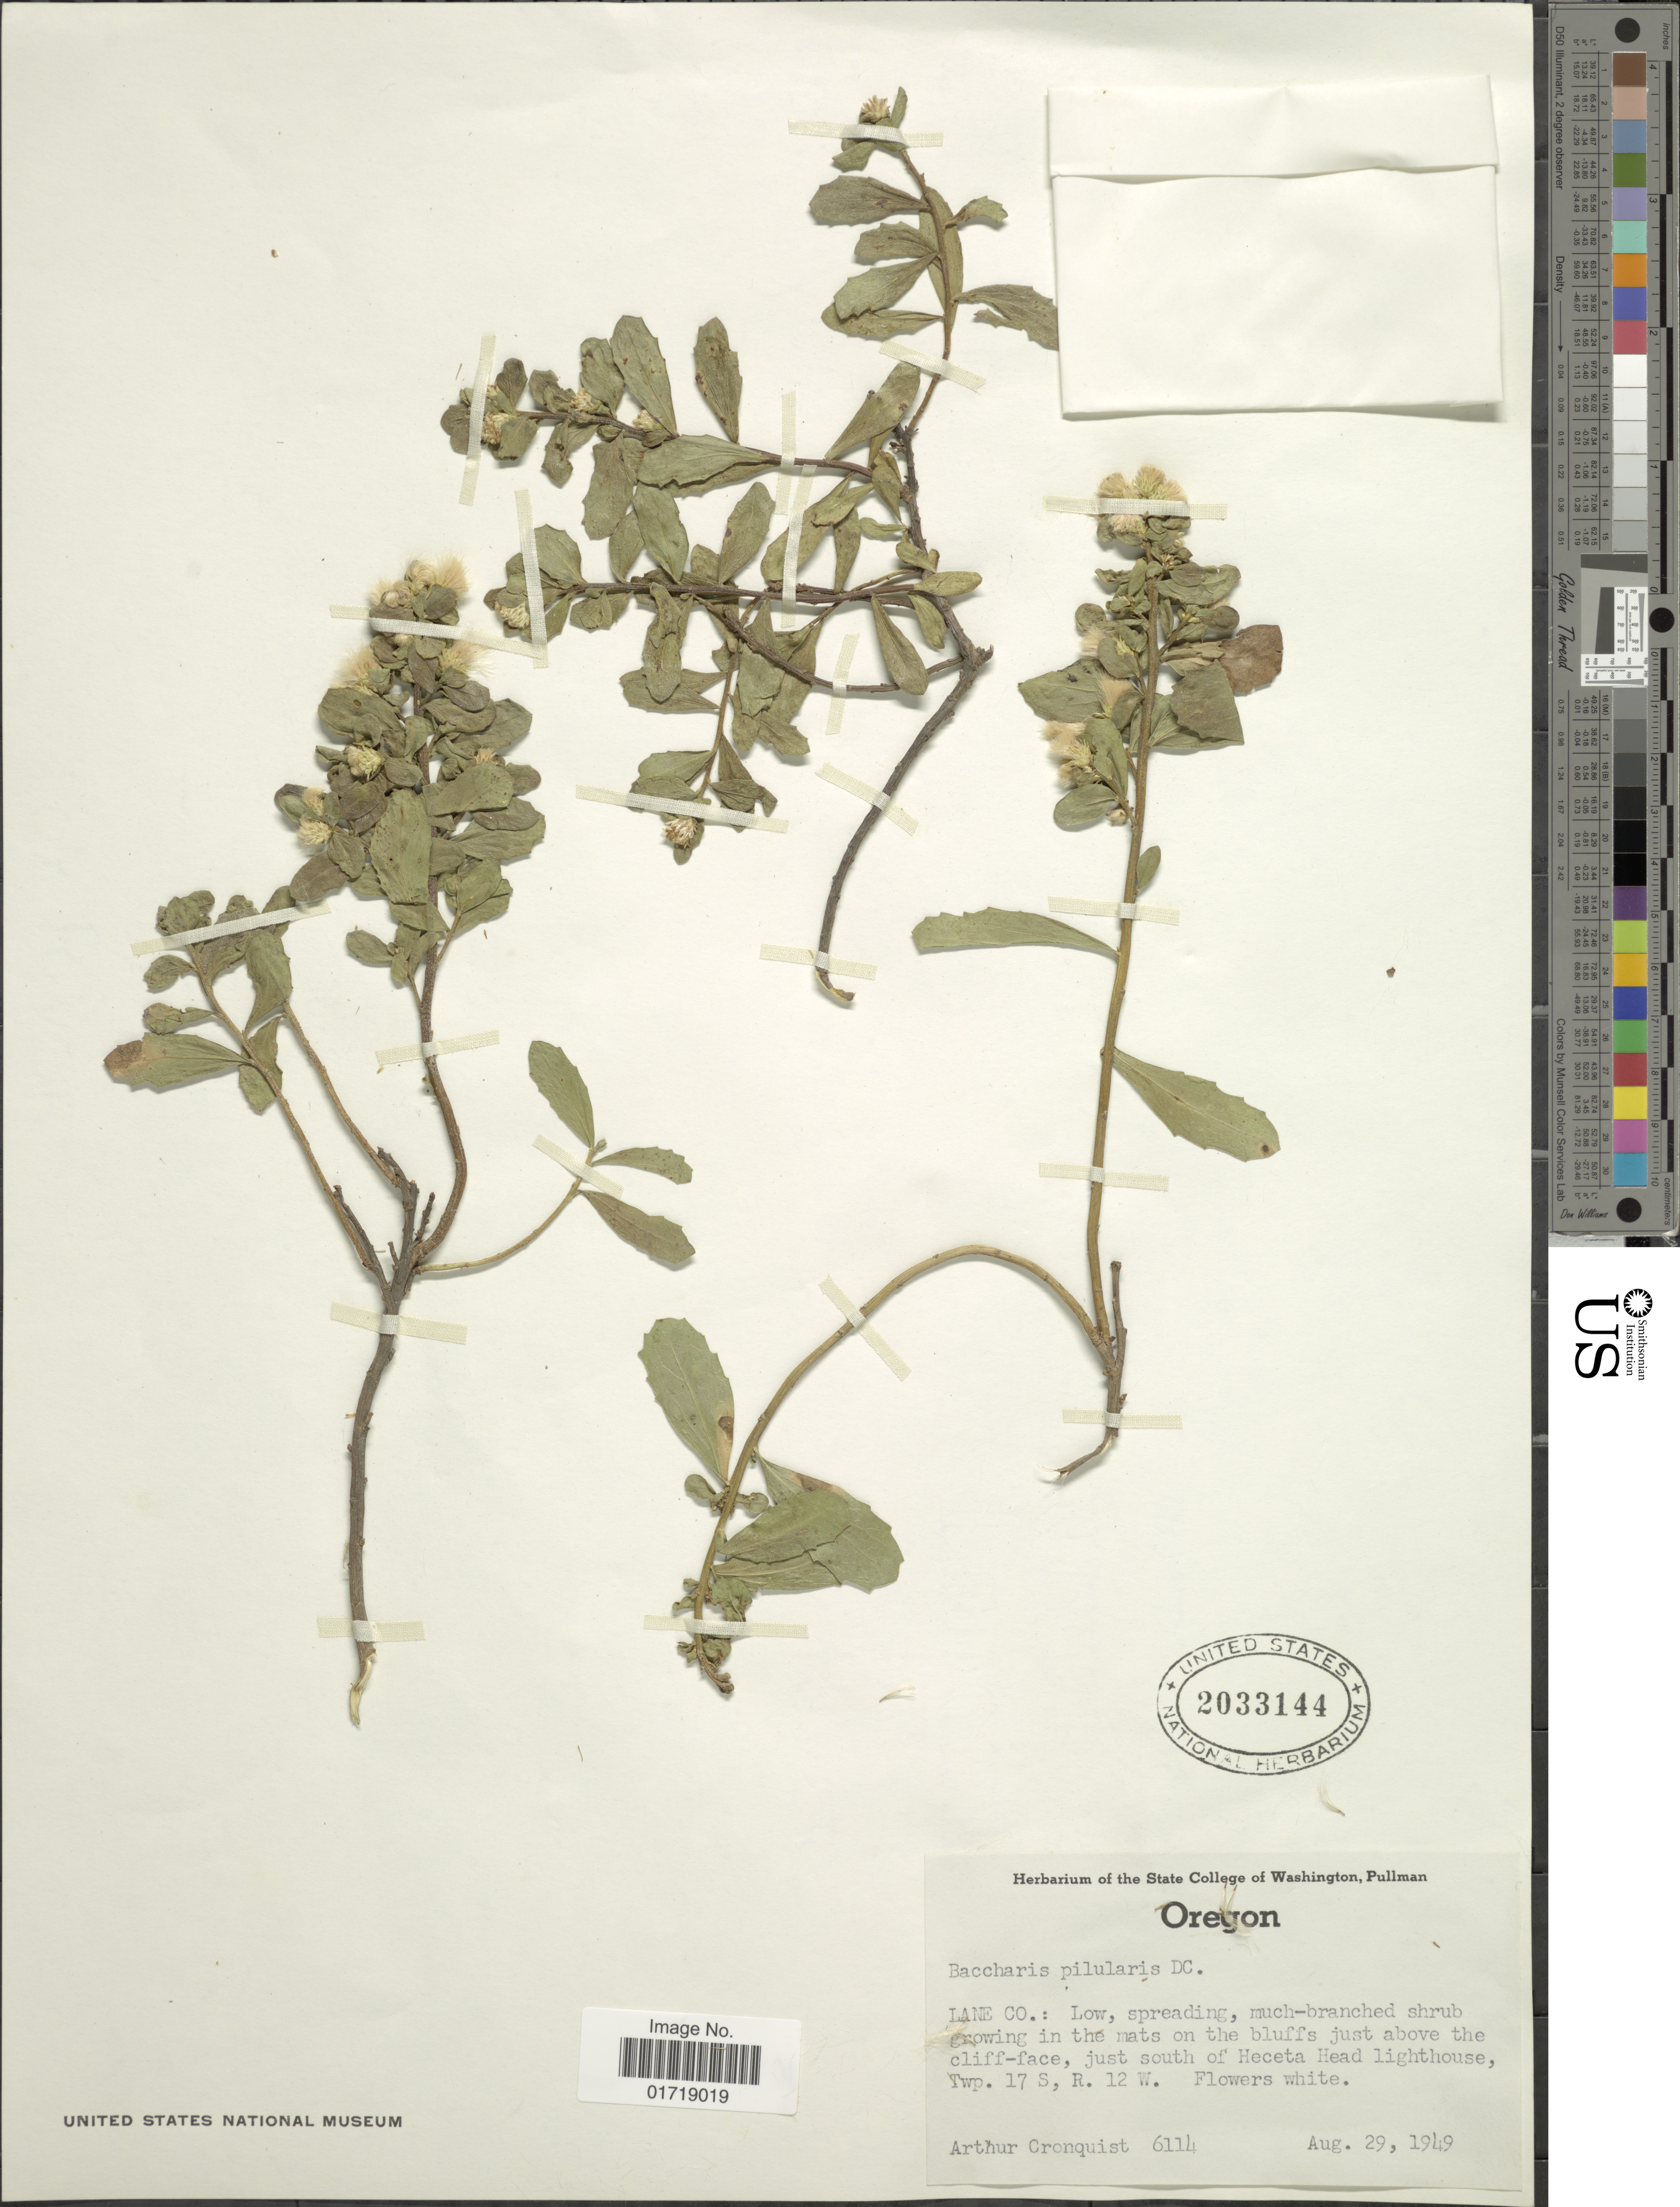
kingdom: Plantae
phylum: Tracheophyta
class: Magnoliopsida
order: Asterales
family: Asteraceae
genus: Baccharis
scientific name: Baccharis pilularis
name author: DC.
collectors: A. J. Cronquist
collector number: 6114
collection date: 1949-08-29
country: United States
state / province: Oregon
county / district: Lane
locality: Lane Co.: in the mats on the bluffs just above the cliff-face, just south of Heceta Head lighthouse, Twp. 17S, R. 12 W.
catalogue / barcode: US 2033144